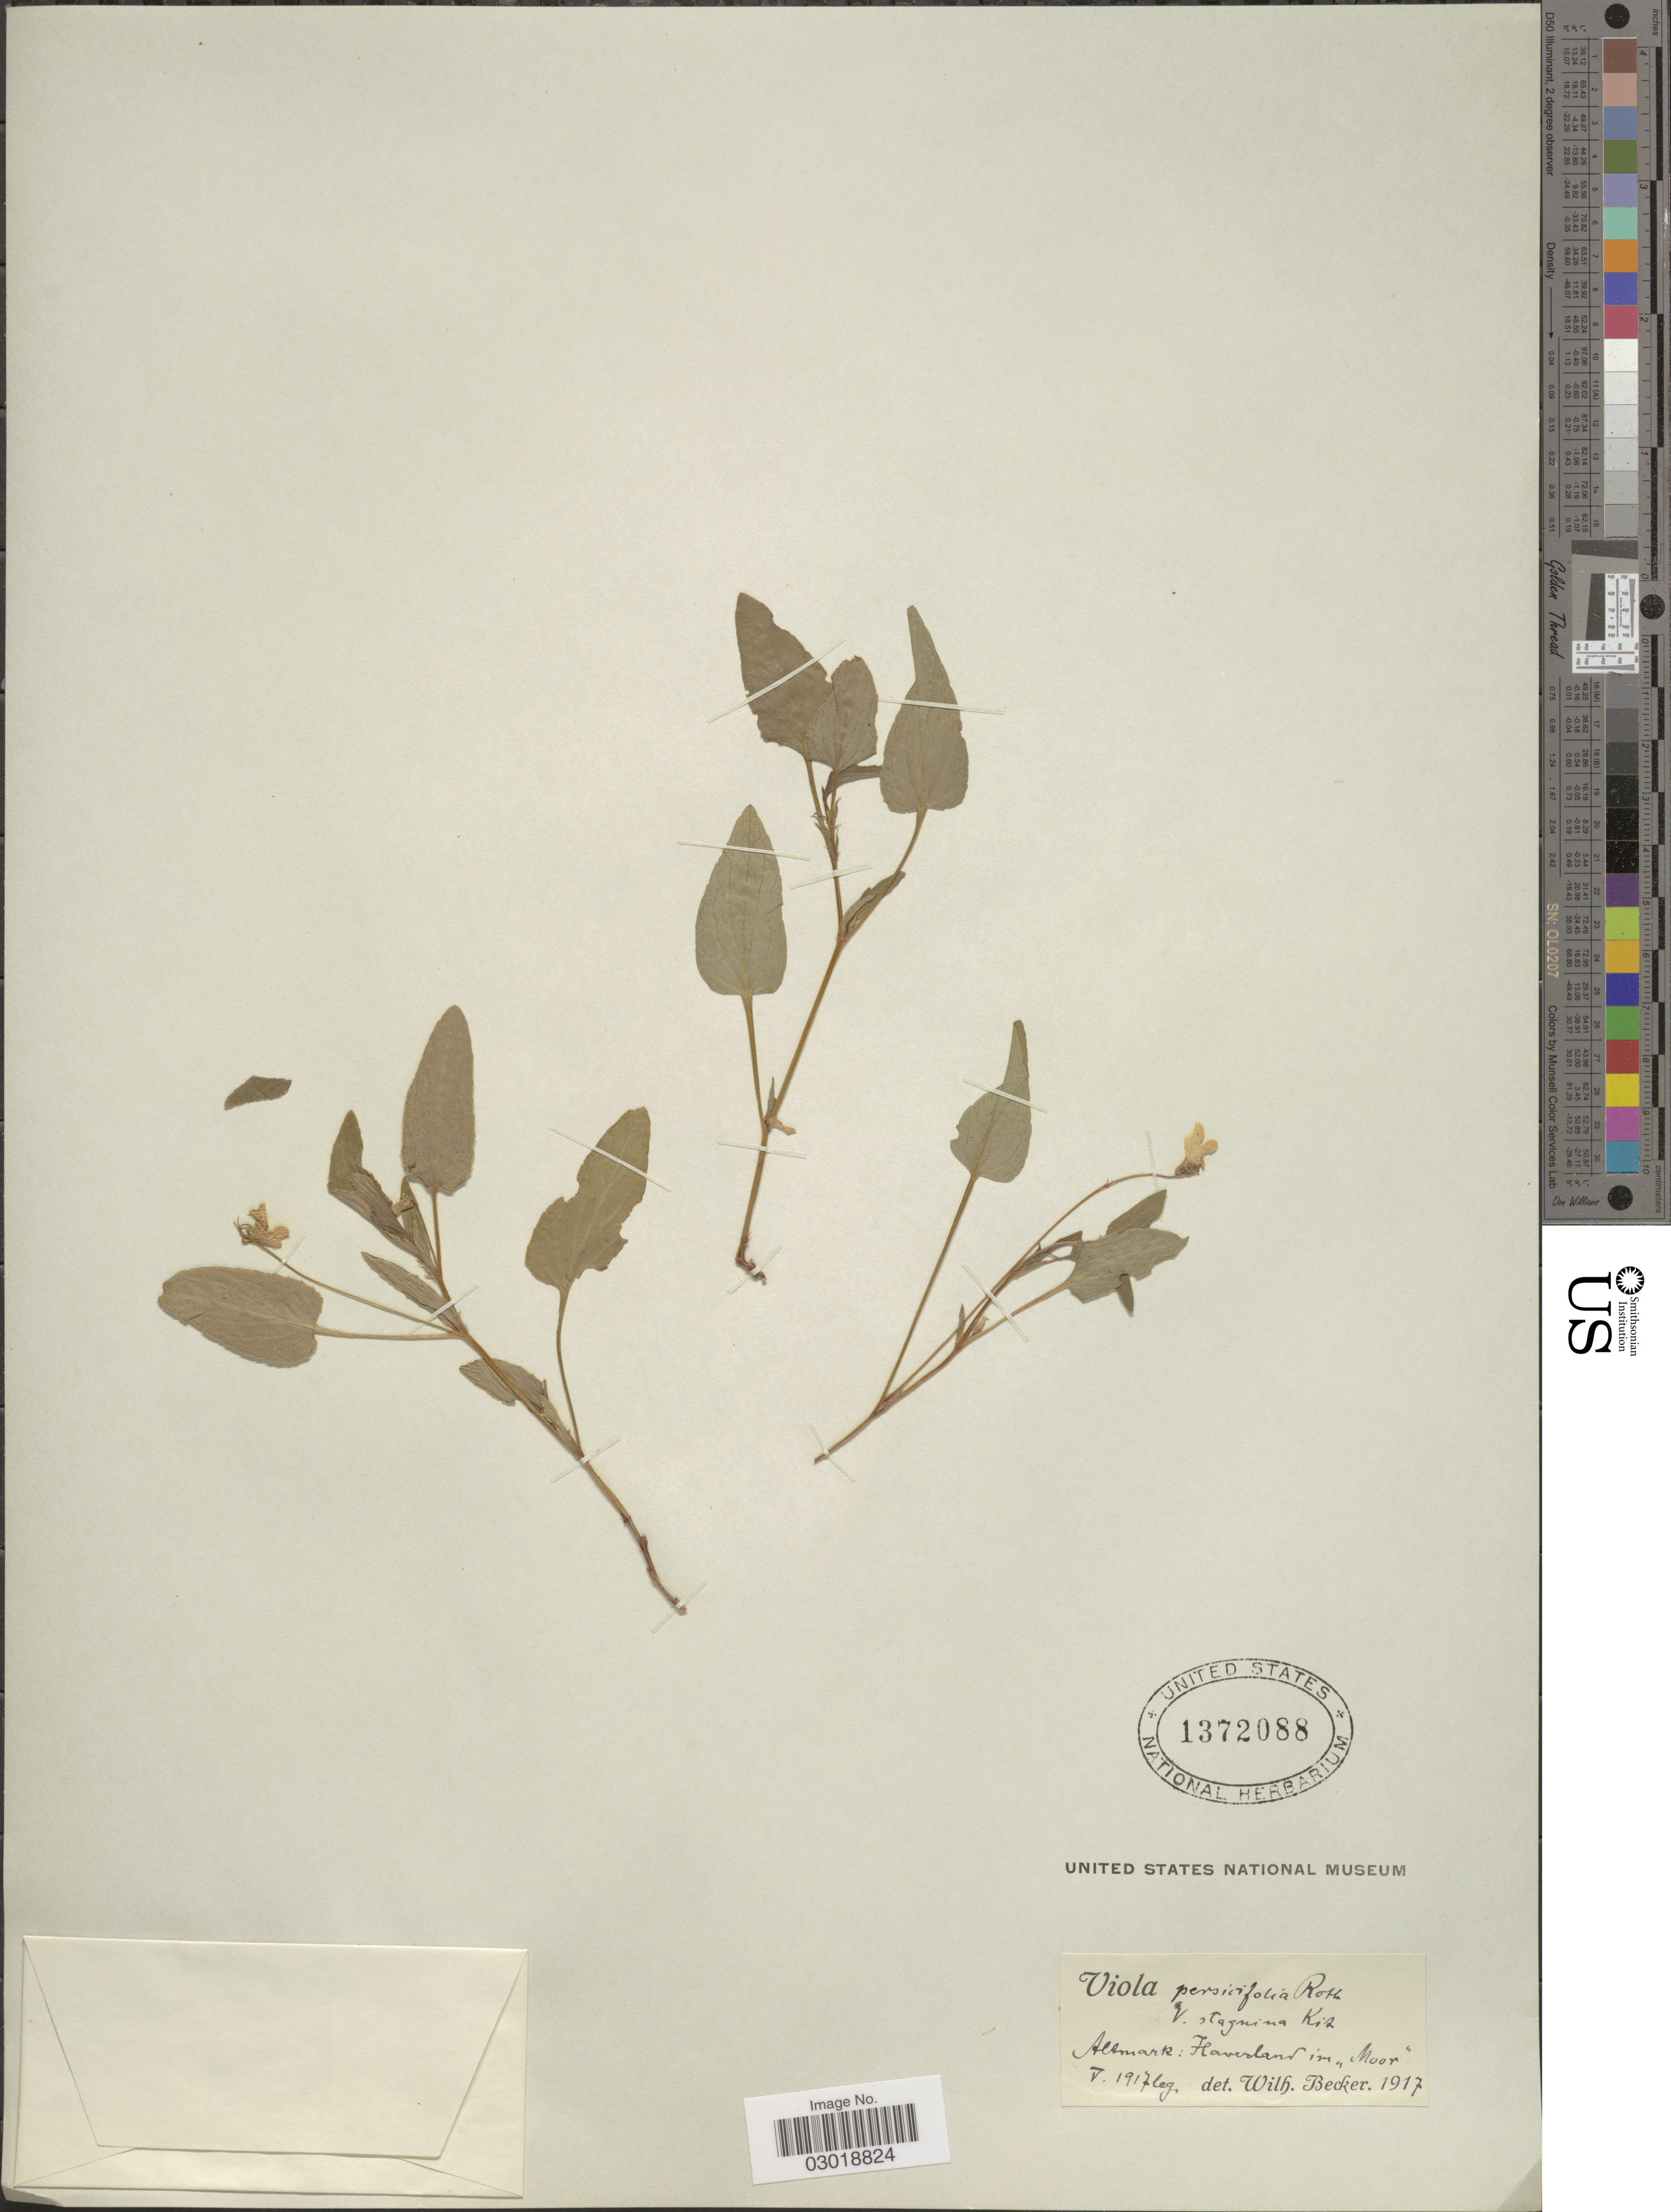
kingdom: Plantae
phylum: Tracheophyta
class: Magnoliopsida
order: Malpighiales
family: Violaceae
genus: Viola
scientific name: Viola persicifolia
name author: Schreb.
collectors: W. Becker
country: Germany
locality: Altmark: Haverland im "Moor".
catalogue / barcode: US 1372088